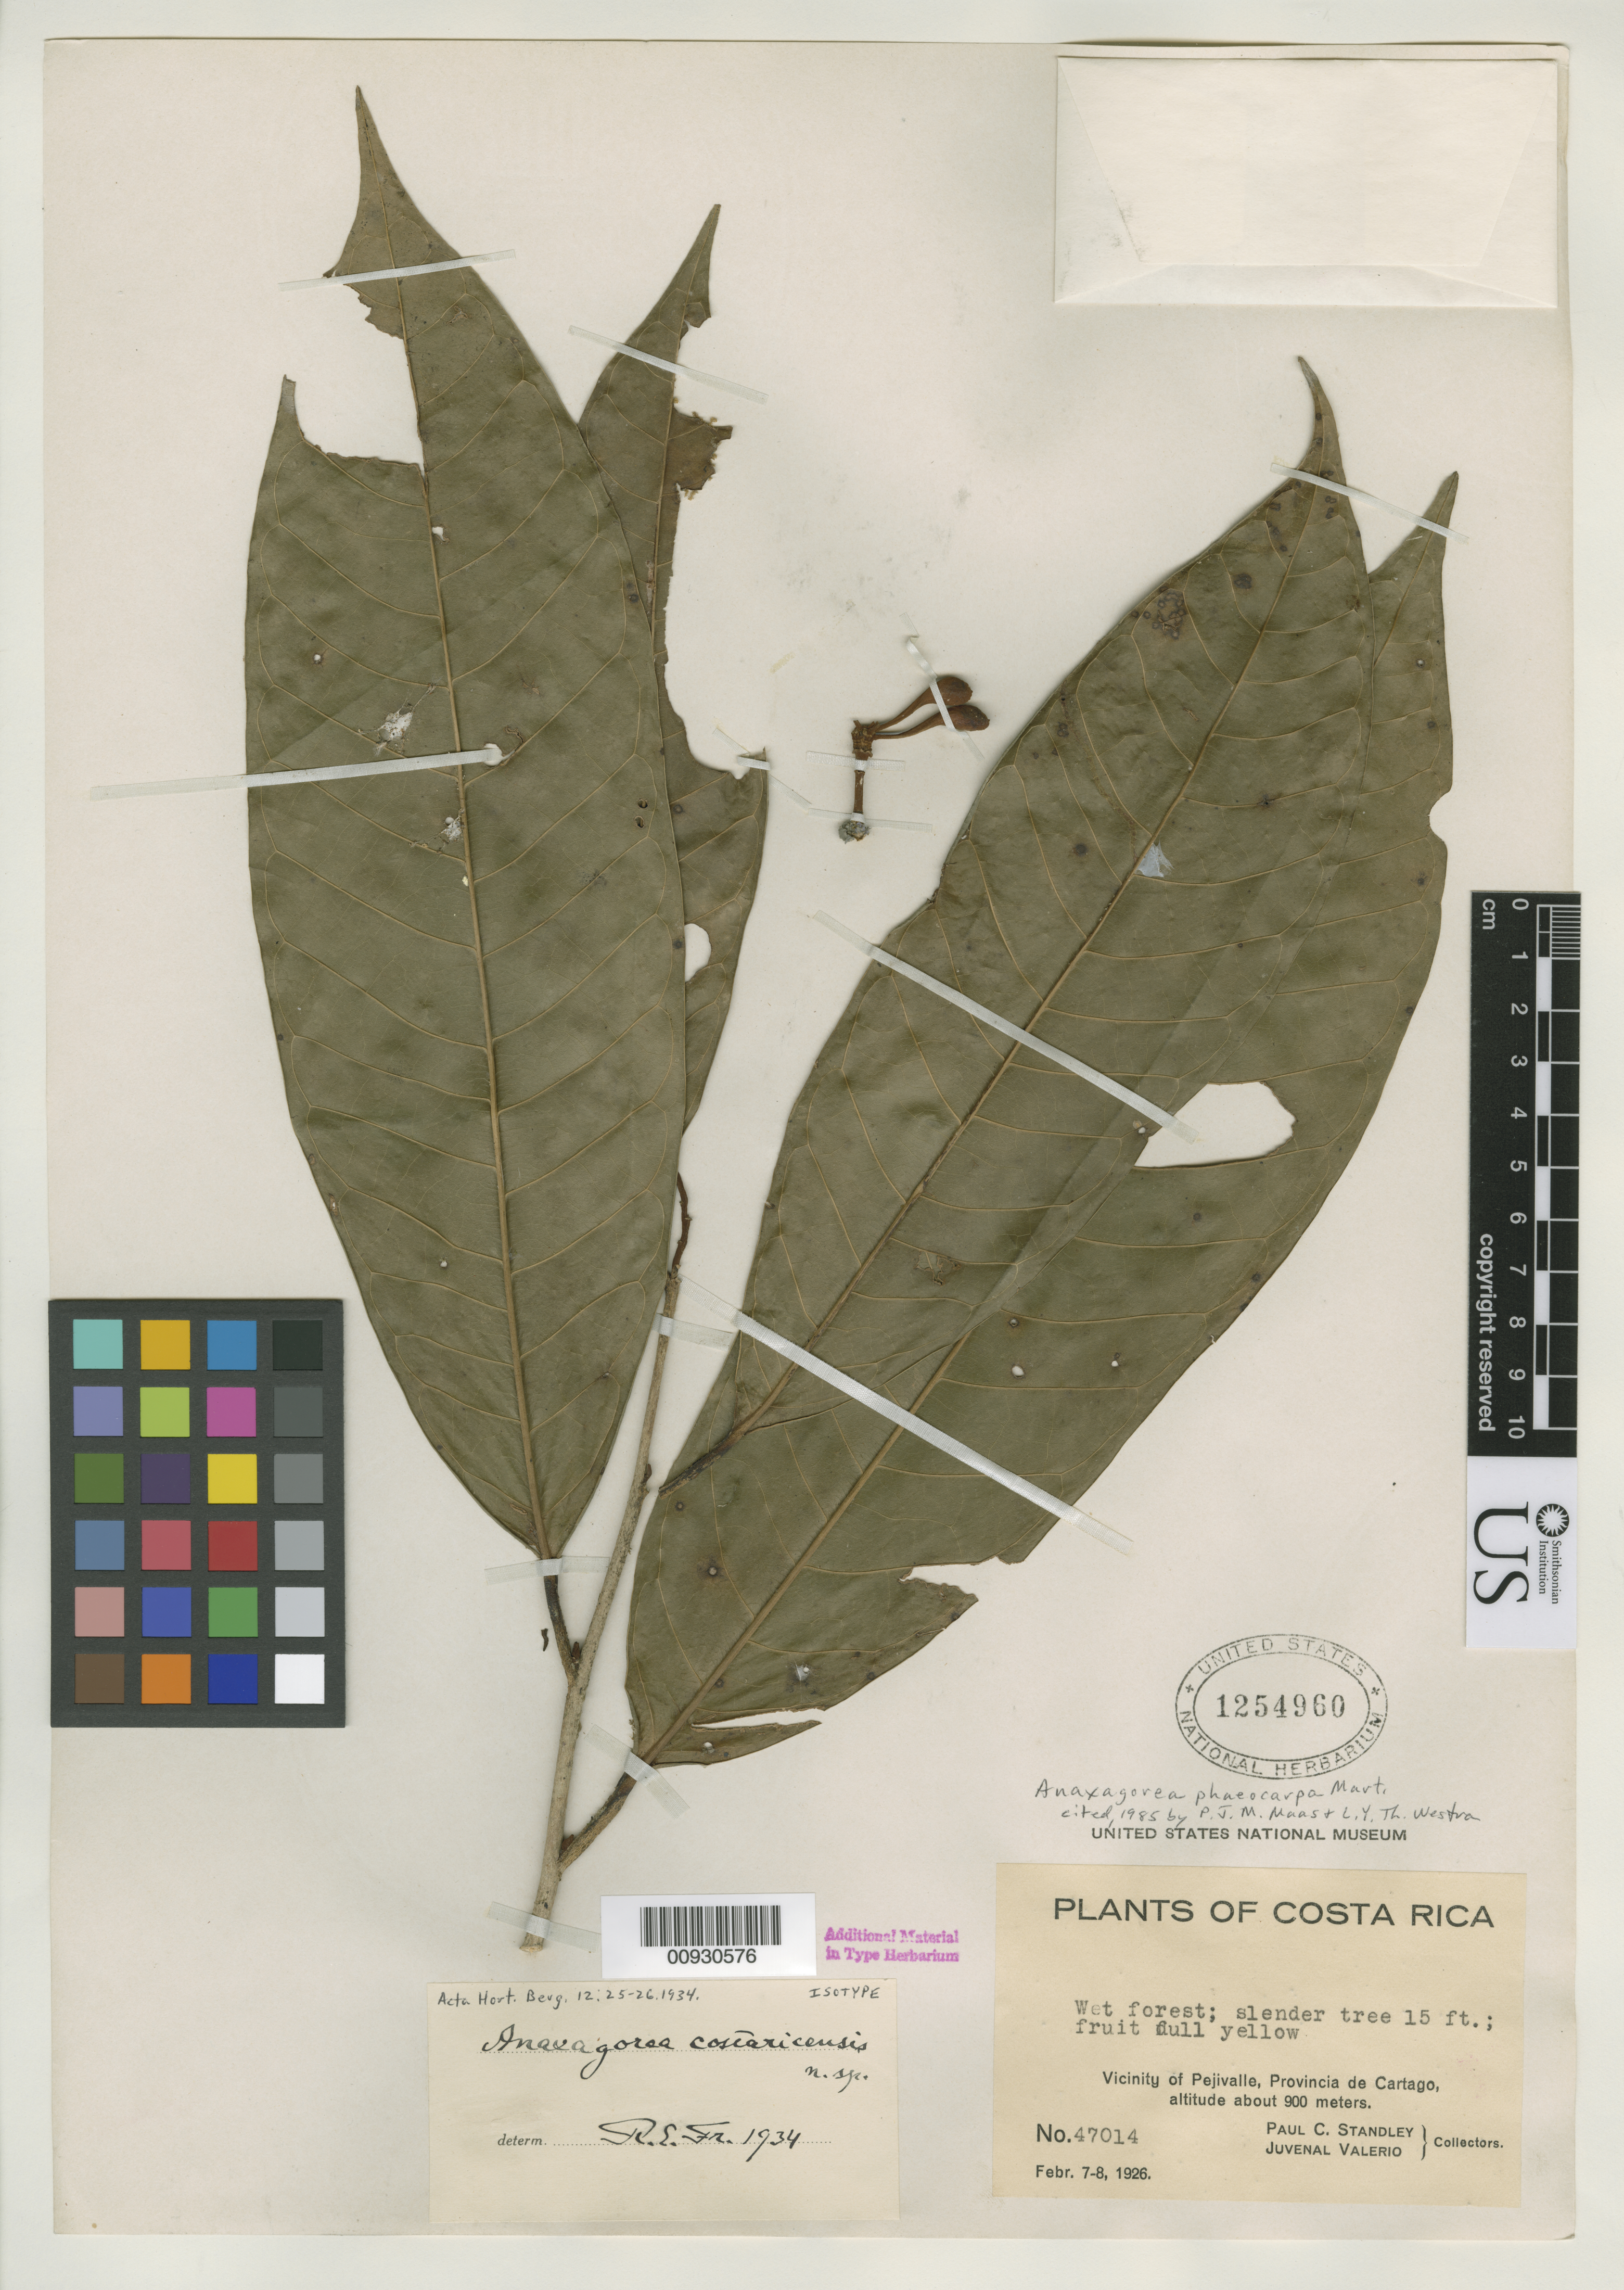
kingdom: Plantae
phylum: Tracheophyta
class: Magnoliopsida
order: Magnoliales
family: Annonaceae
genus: Anaxagorea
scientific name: Anaxagorea costaricensis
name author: R.E. Fr.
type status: Holotype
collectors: P. C. Standley & J. Valerio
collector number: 47014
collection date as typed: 07 Feb 1926 to 08 Feb 1926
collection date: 1926-02-07/1926-02-08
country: Costa Rica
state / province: Cartago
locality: Vicinity of Pejivalle.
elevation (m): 900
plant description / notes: Unclear whether US sheets 1254959 & 1254960 are holotype & isotype, or both part of holotype mounted on 2 sheets.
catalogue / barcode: US 1254960